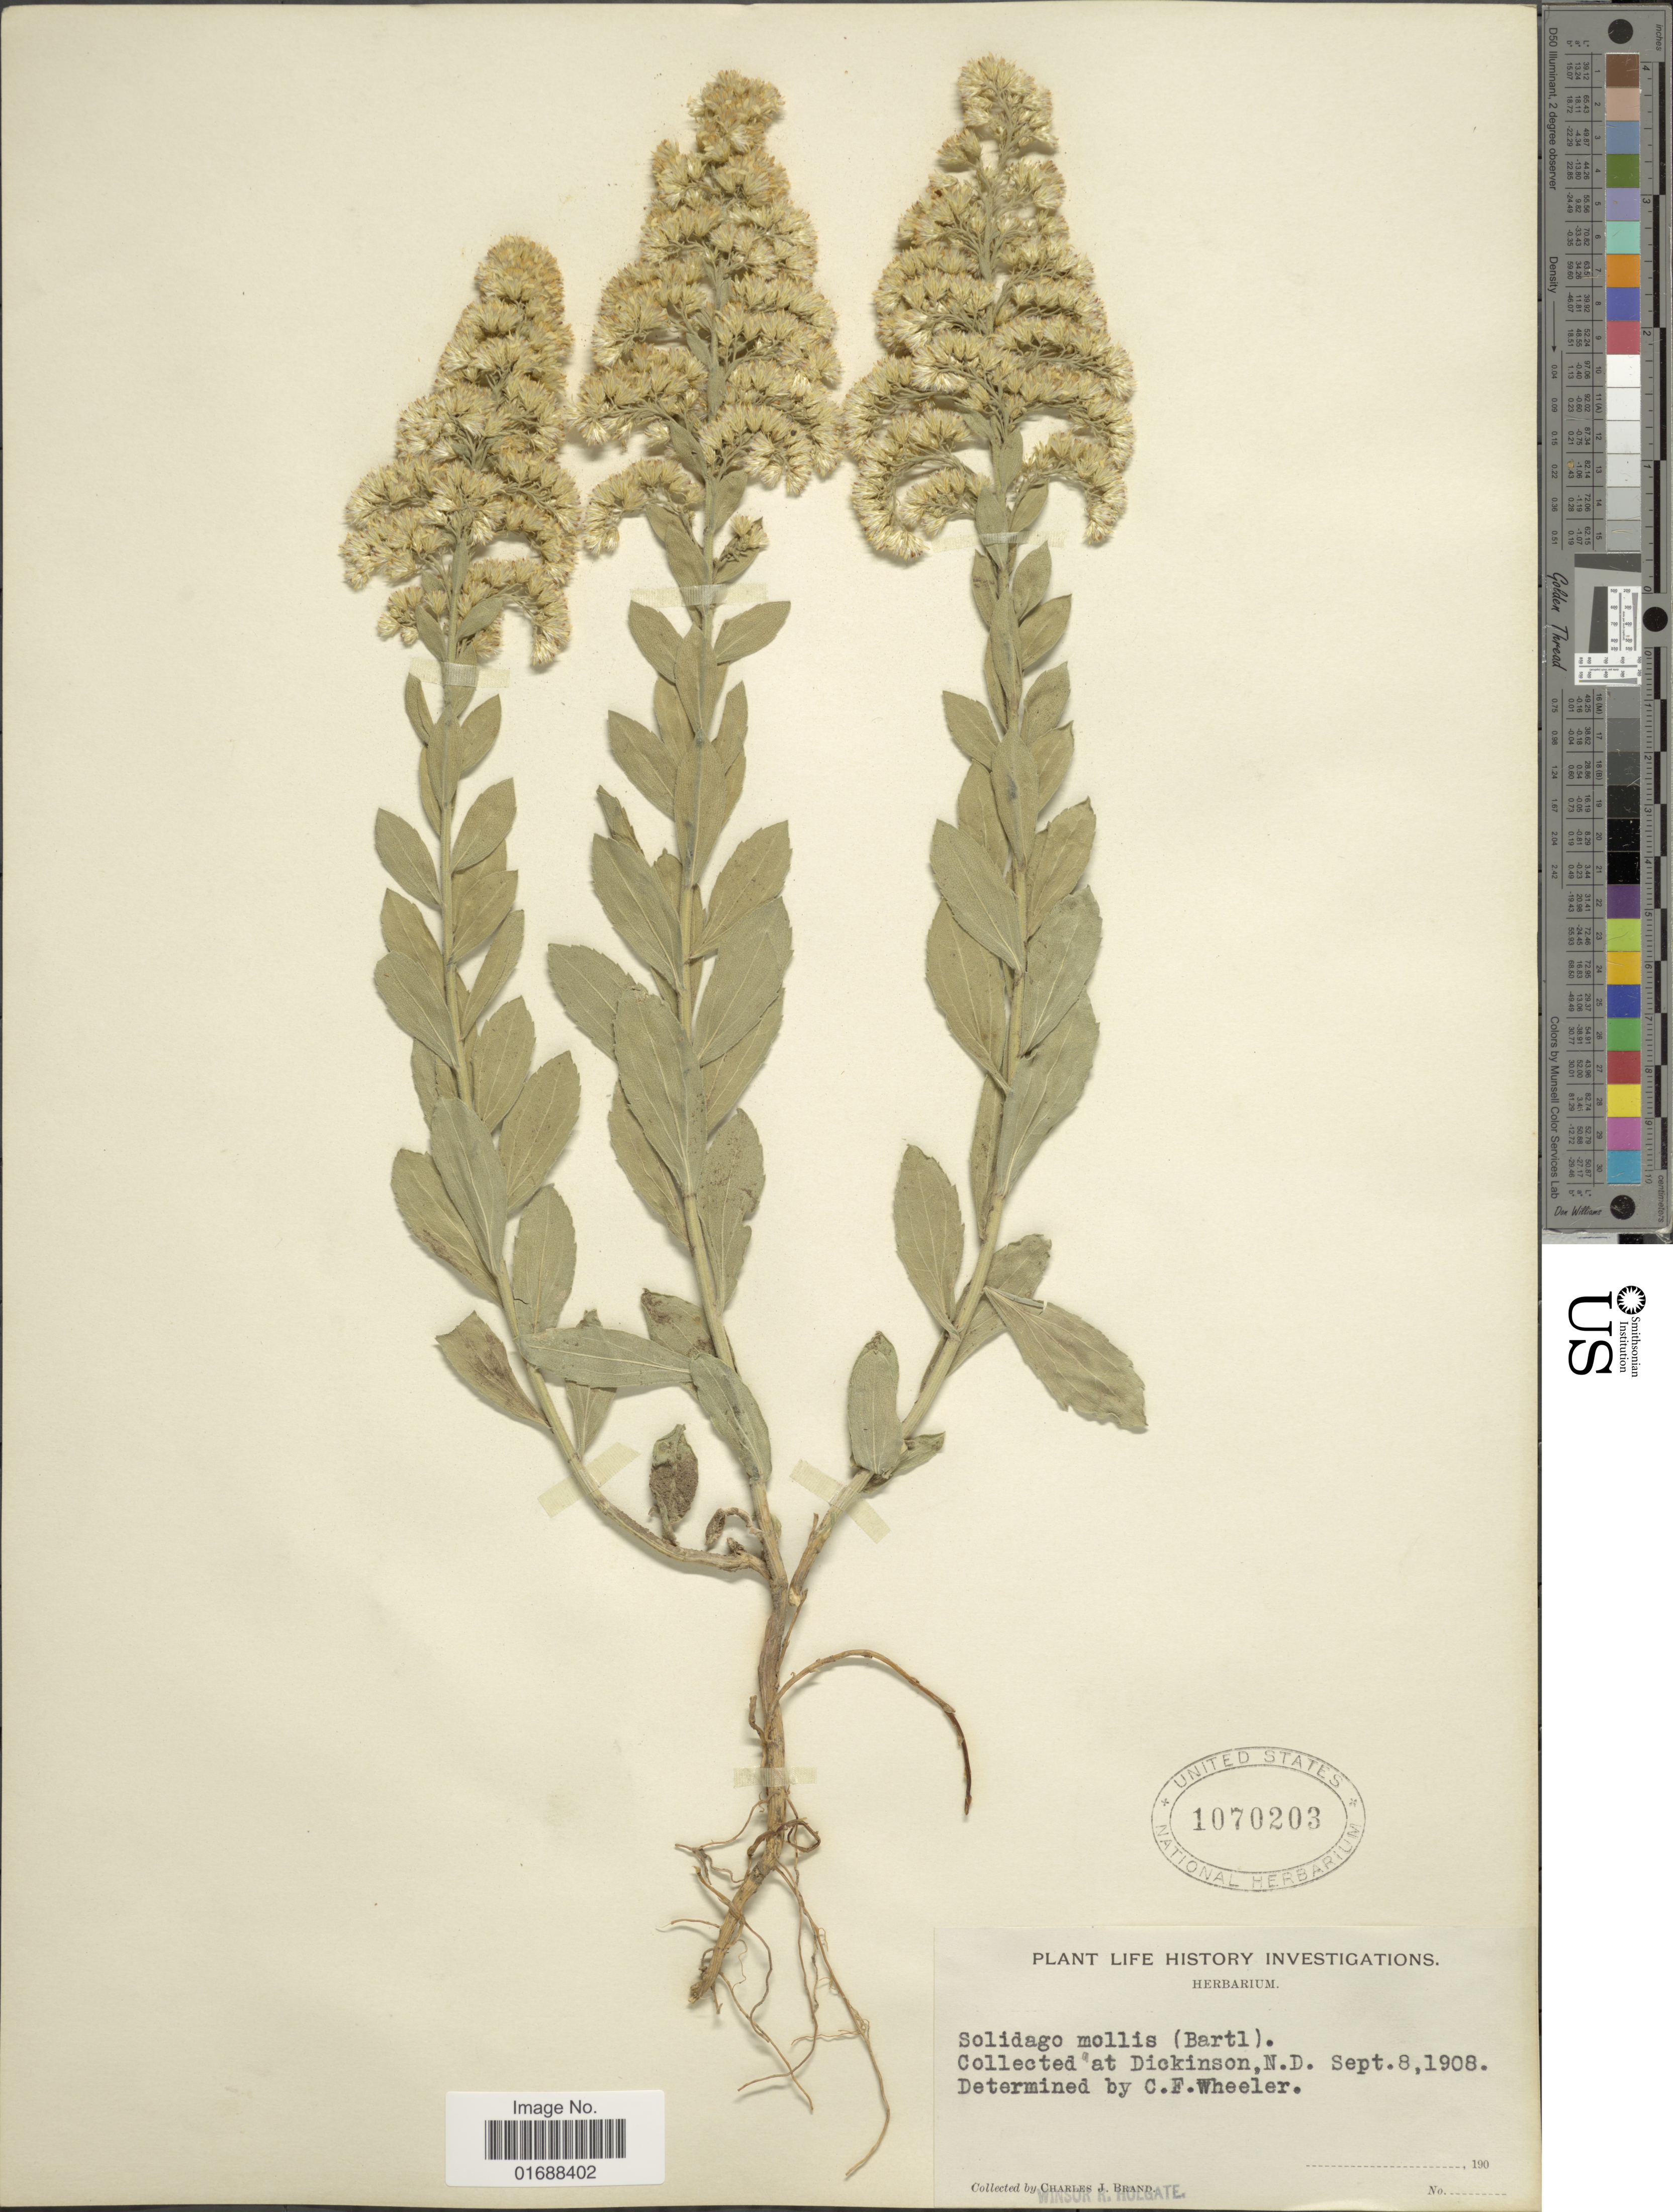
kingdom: Plantae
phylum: Tracheophyta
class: Magnoliopsida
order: Asterales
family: Asteraceae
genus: Solidago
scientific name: Solidago mollis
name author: Bartl.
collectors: W. Holgate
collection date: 1908-09-08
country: United States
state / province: North Dakota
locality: Dickinson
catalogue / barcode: US 1070203